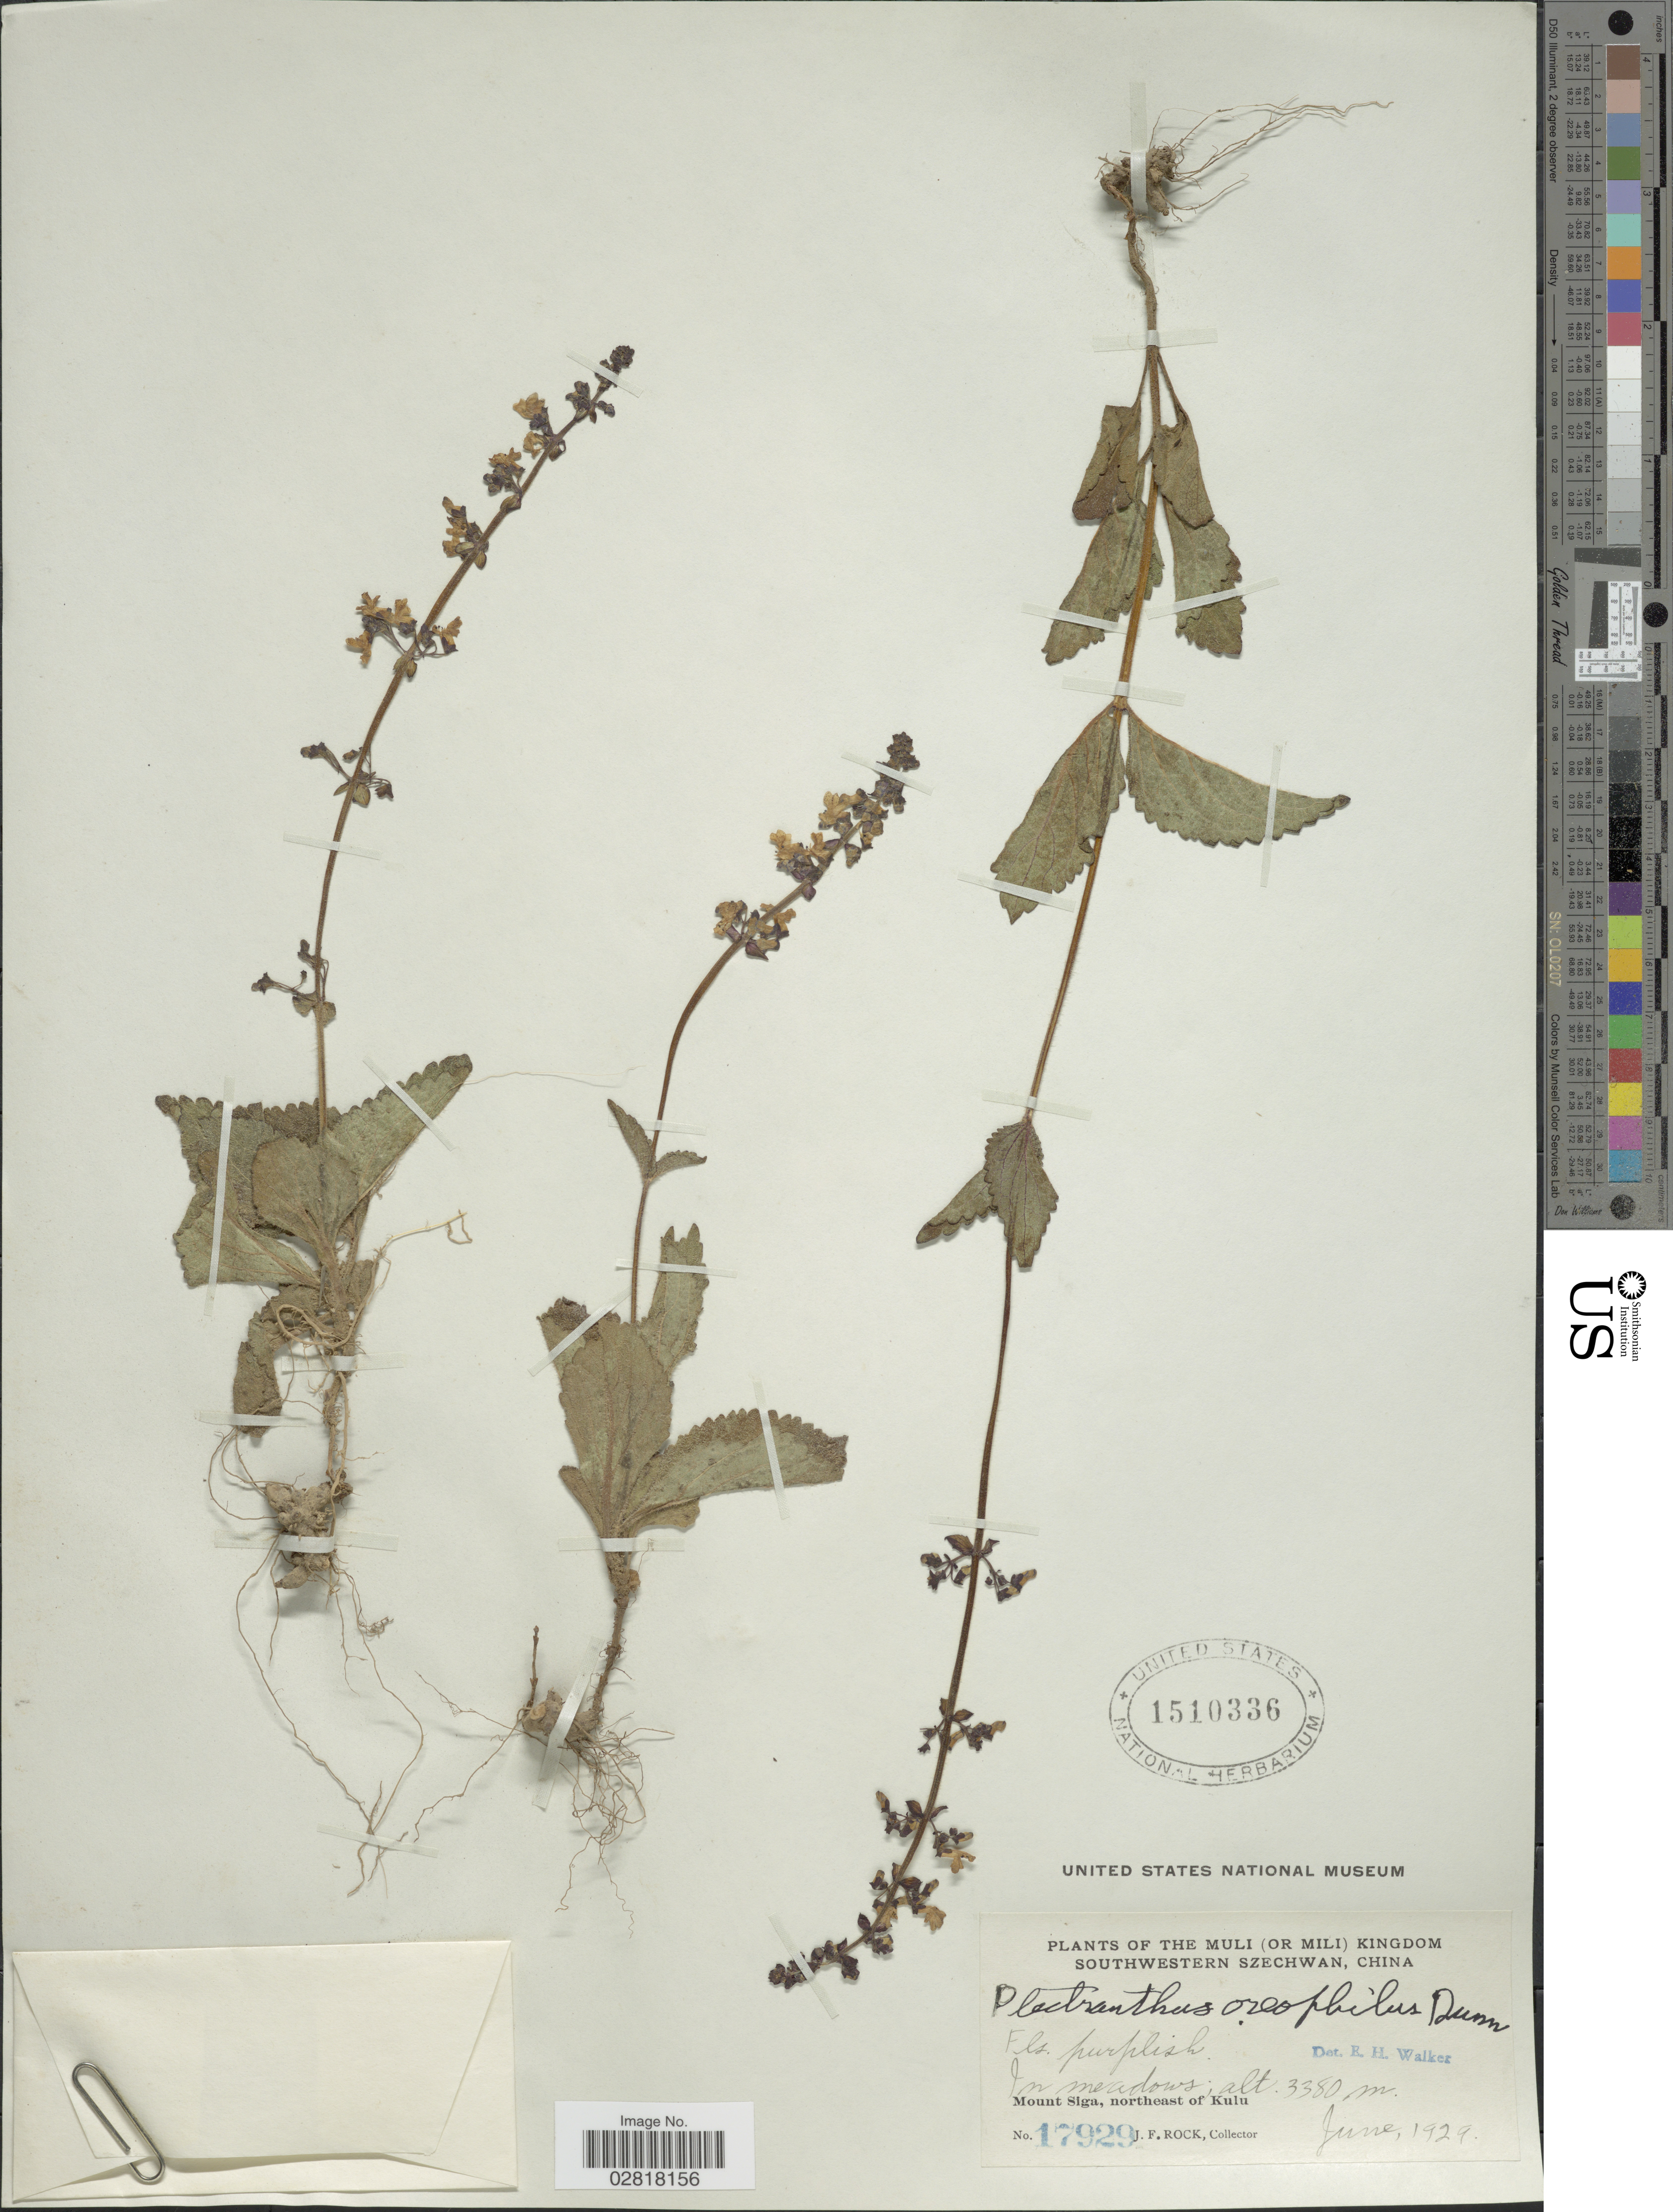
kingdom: Plantae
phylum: Tracheophyta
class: Magnoliopsida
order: Lamiales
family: Lamiaceae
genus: Plectranthus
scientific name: Plectranthus oreophilus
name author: Diels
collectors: J. Rock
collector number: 17929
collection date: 1929-06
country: China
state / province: Sichuan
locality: The Muli (or Mili) Kingdom, Southwestern Szechwan, Mount Siga, northeast of Kulu.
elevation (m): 3380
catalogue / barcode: US 1510336